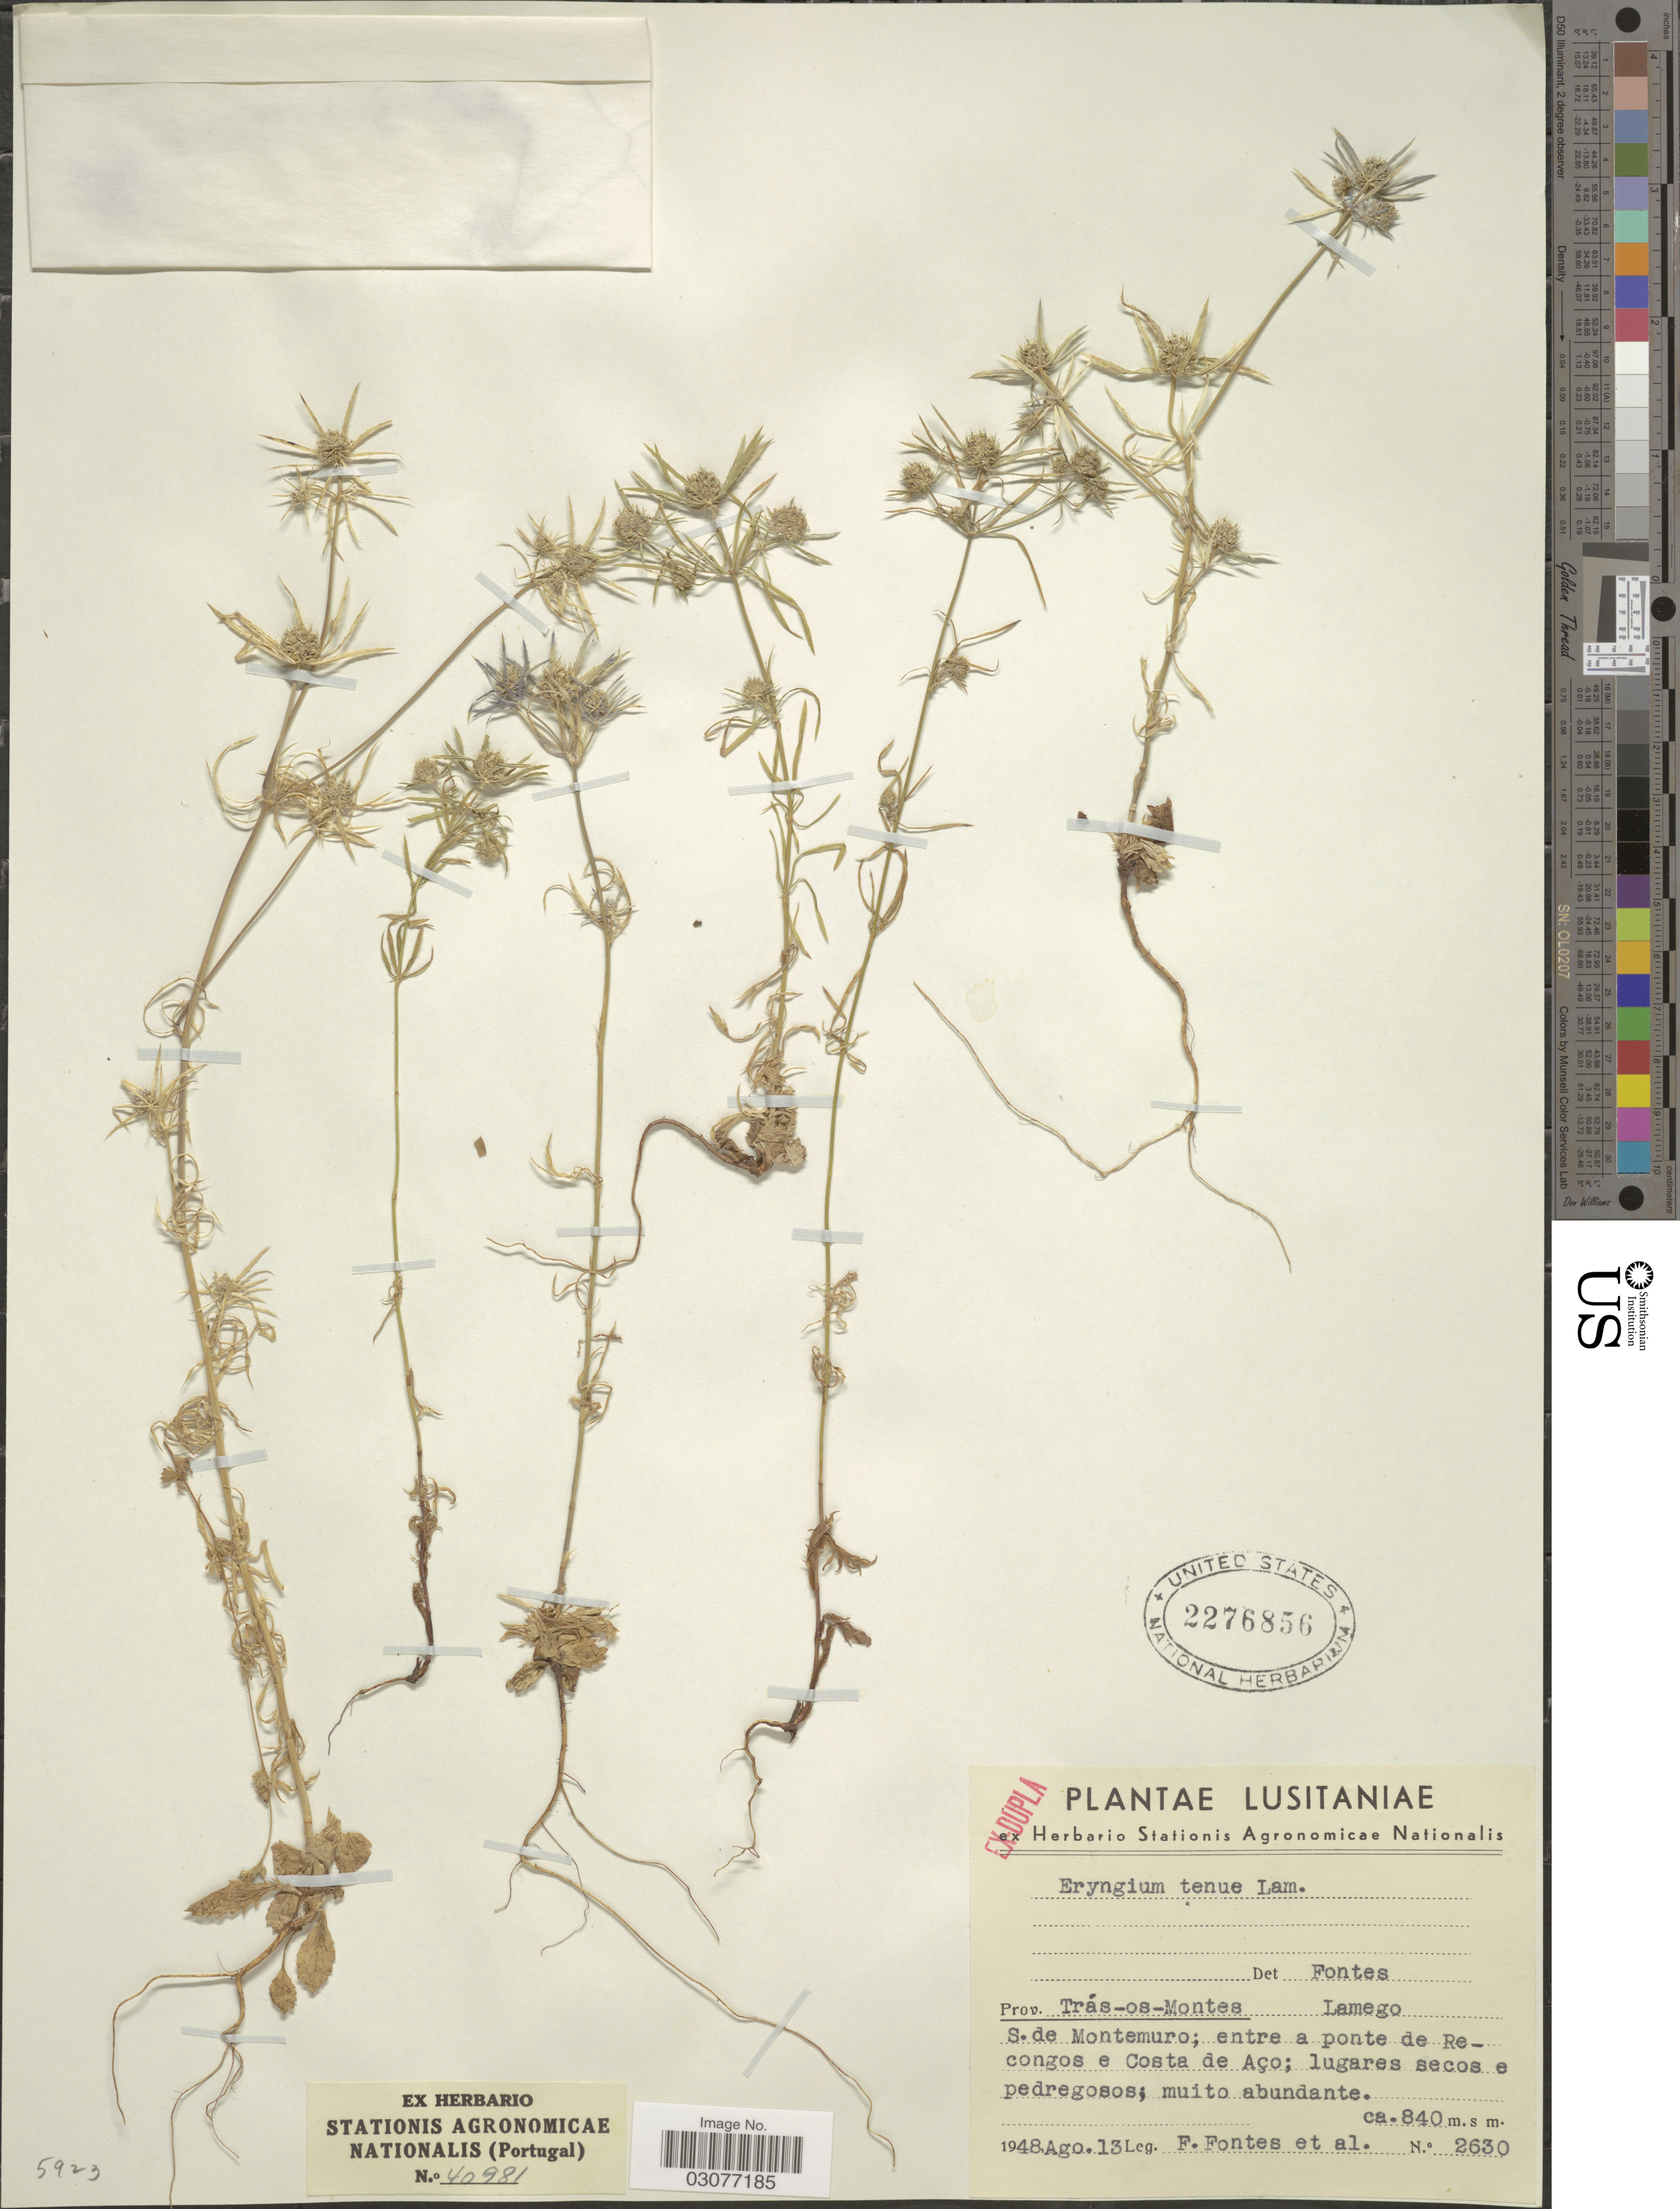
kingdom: Plantae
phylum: Tracheophyta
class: Magnoliopsida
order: Apiales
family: Apiaceae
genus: Eryngium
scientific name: Eryngium tenue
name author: Lam.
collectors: Fontes, F. & et al.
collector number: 2630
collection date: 1948-08-13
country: Portugal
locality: Lusitaniae. Prov. Trás-os-Montes. Lamego S. de Montemuro; entre a ponte de Recongos e Costa de Aço.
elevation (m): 840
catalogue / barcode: US 2276856